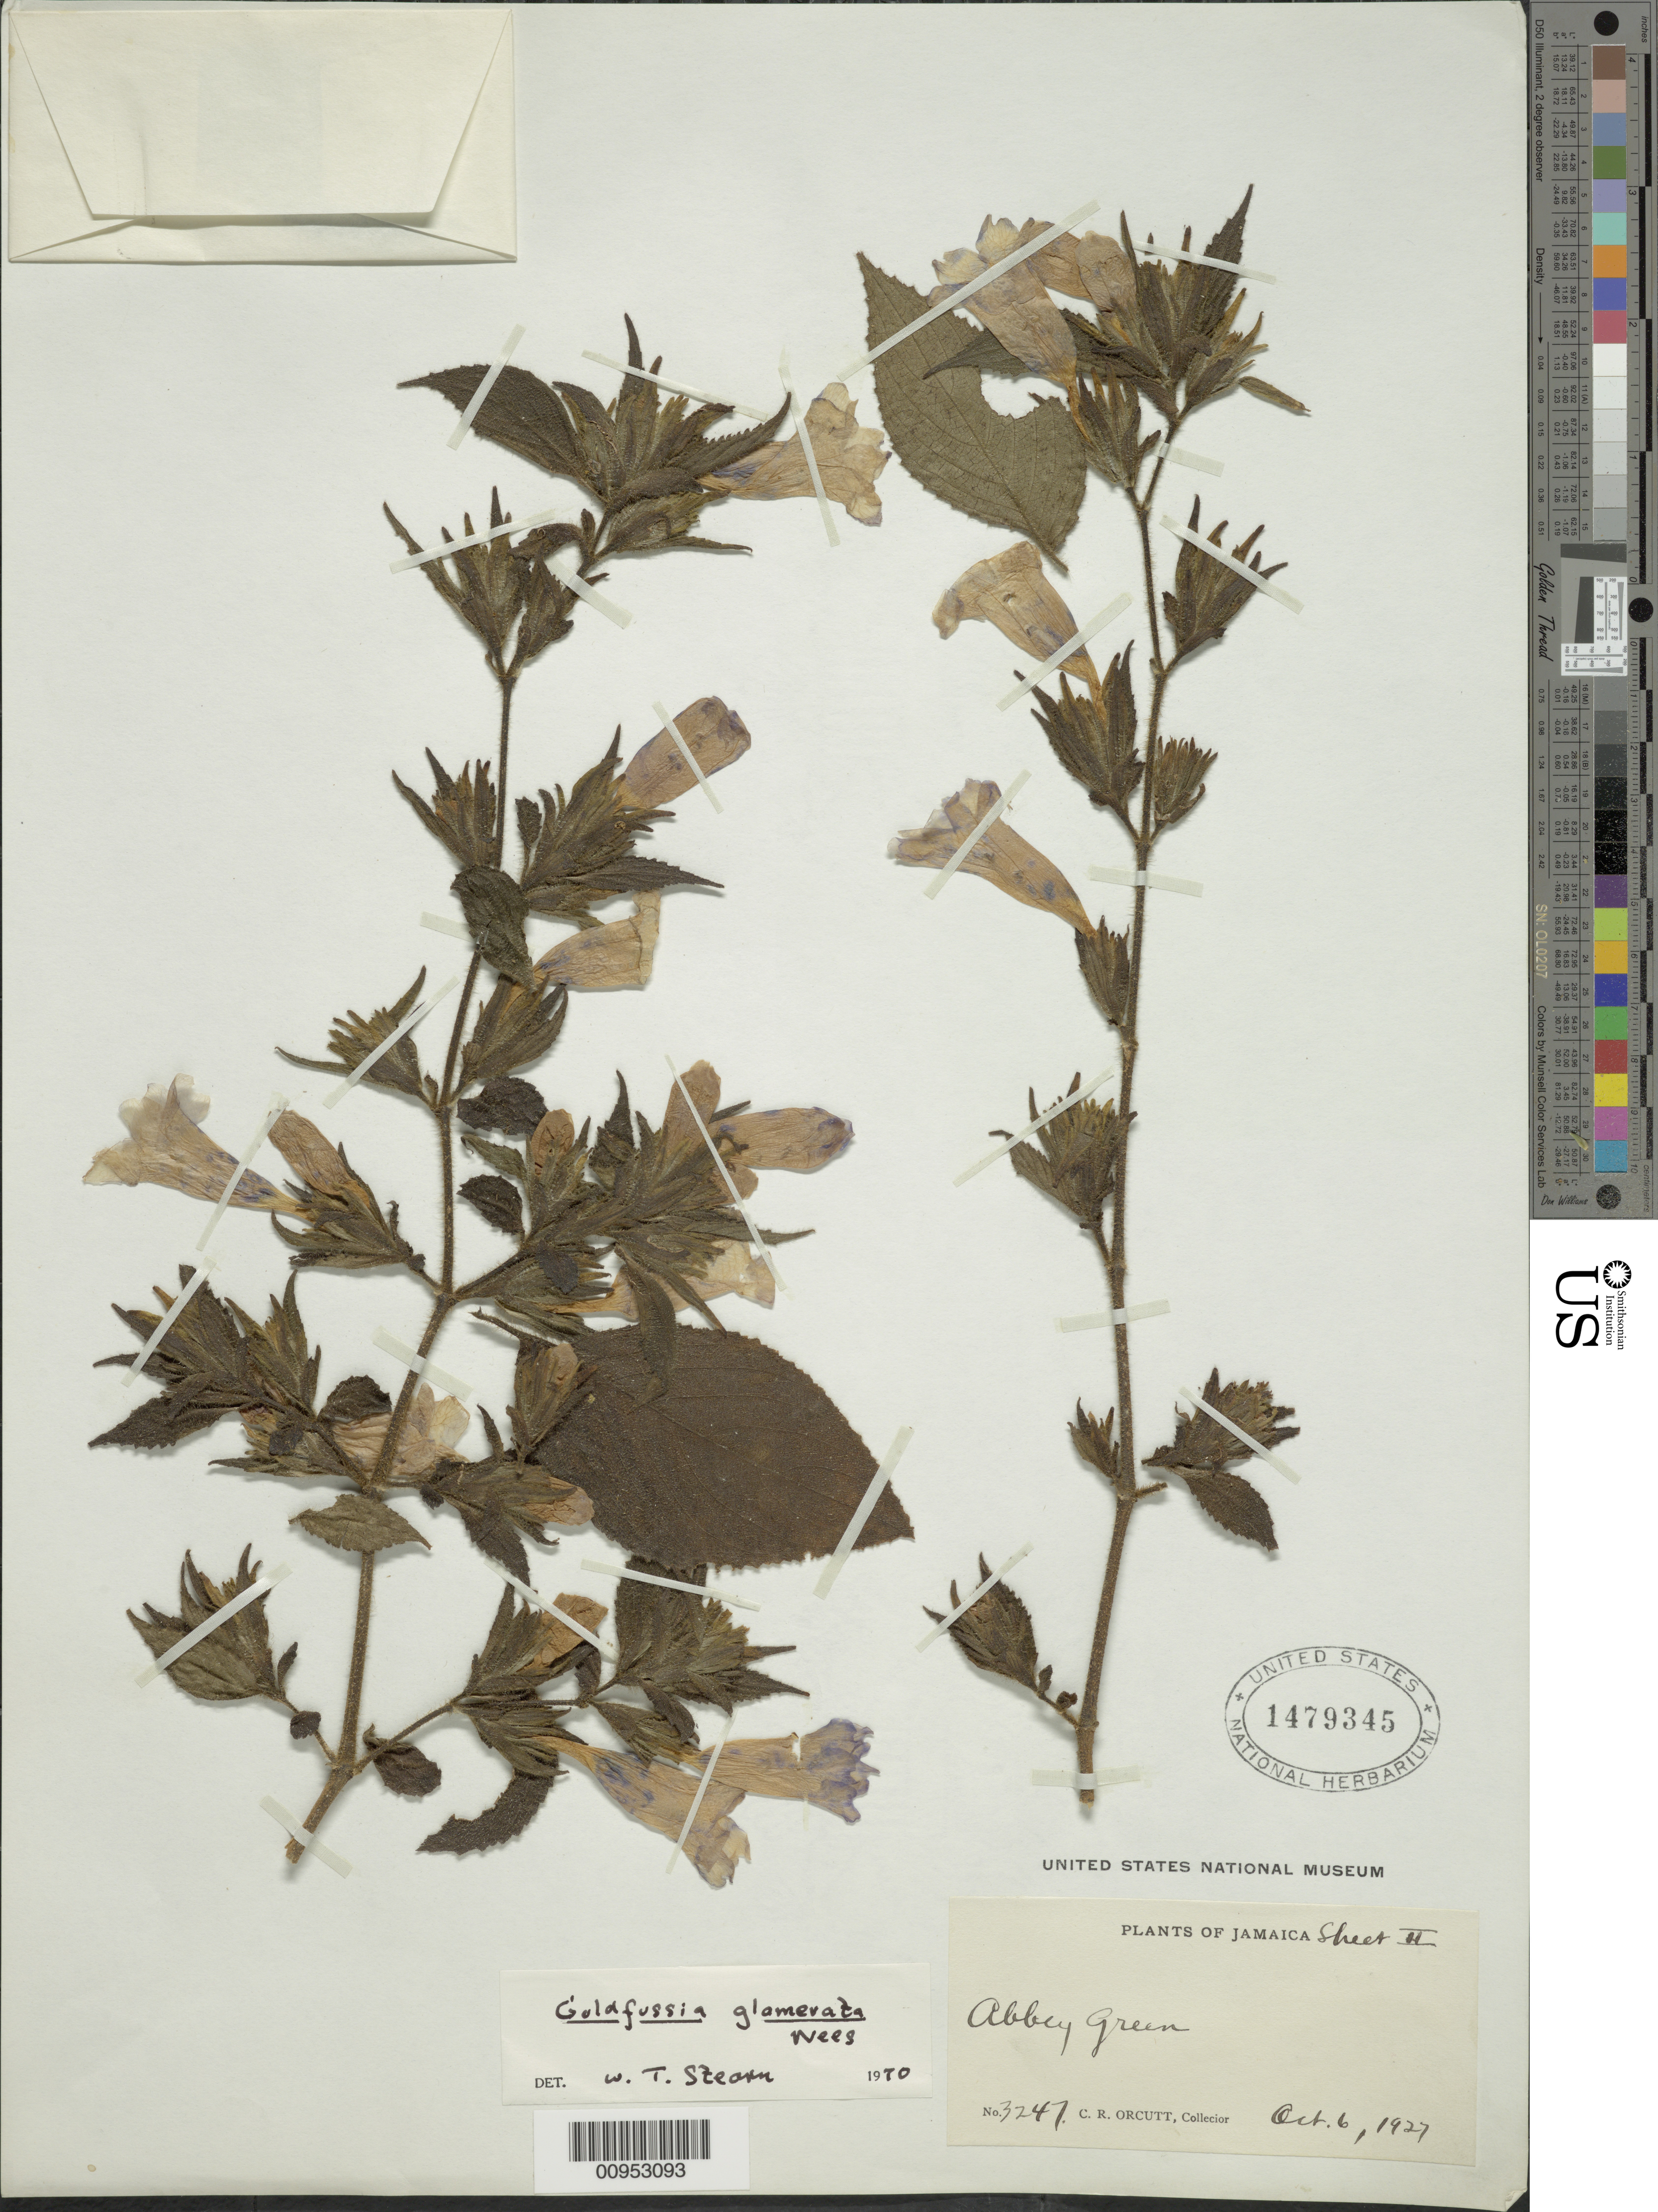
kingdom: Plantae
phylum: Tracheophyta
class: Magnoliopsida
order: Lamiales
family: Acanthaceae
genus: Strobilanthes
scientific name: Strobilanthes glomerata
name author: (Nees) T. Anderson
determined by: Stearn, William T.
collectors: C. R. Orcutt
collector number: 3247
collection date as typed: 06 Oct 1927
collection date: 1927-10-06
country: Jamaica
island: Jamaica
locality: Abbey Green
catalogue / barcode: US 1479345